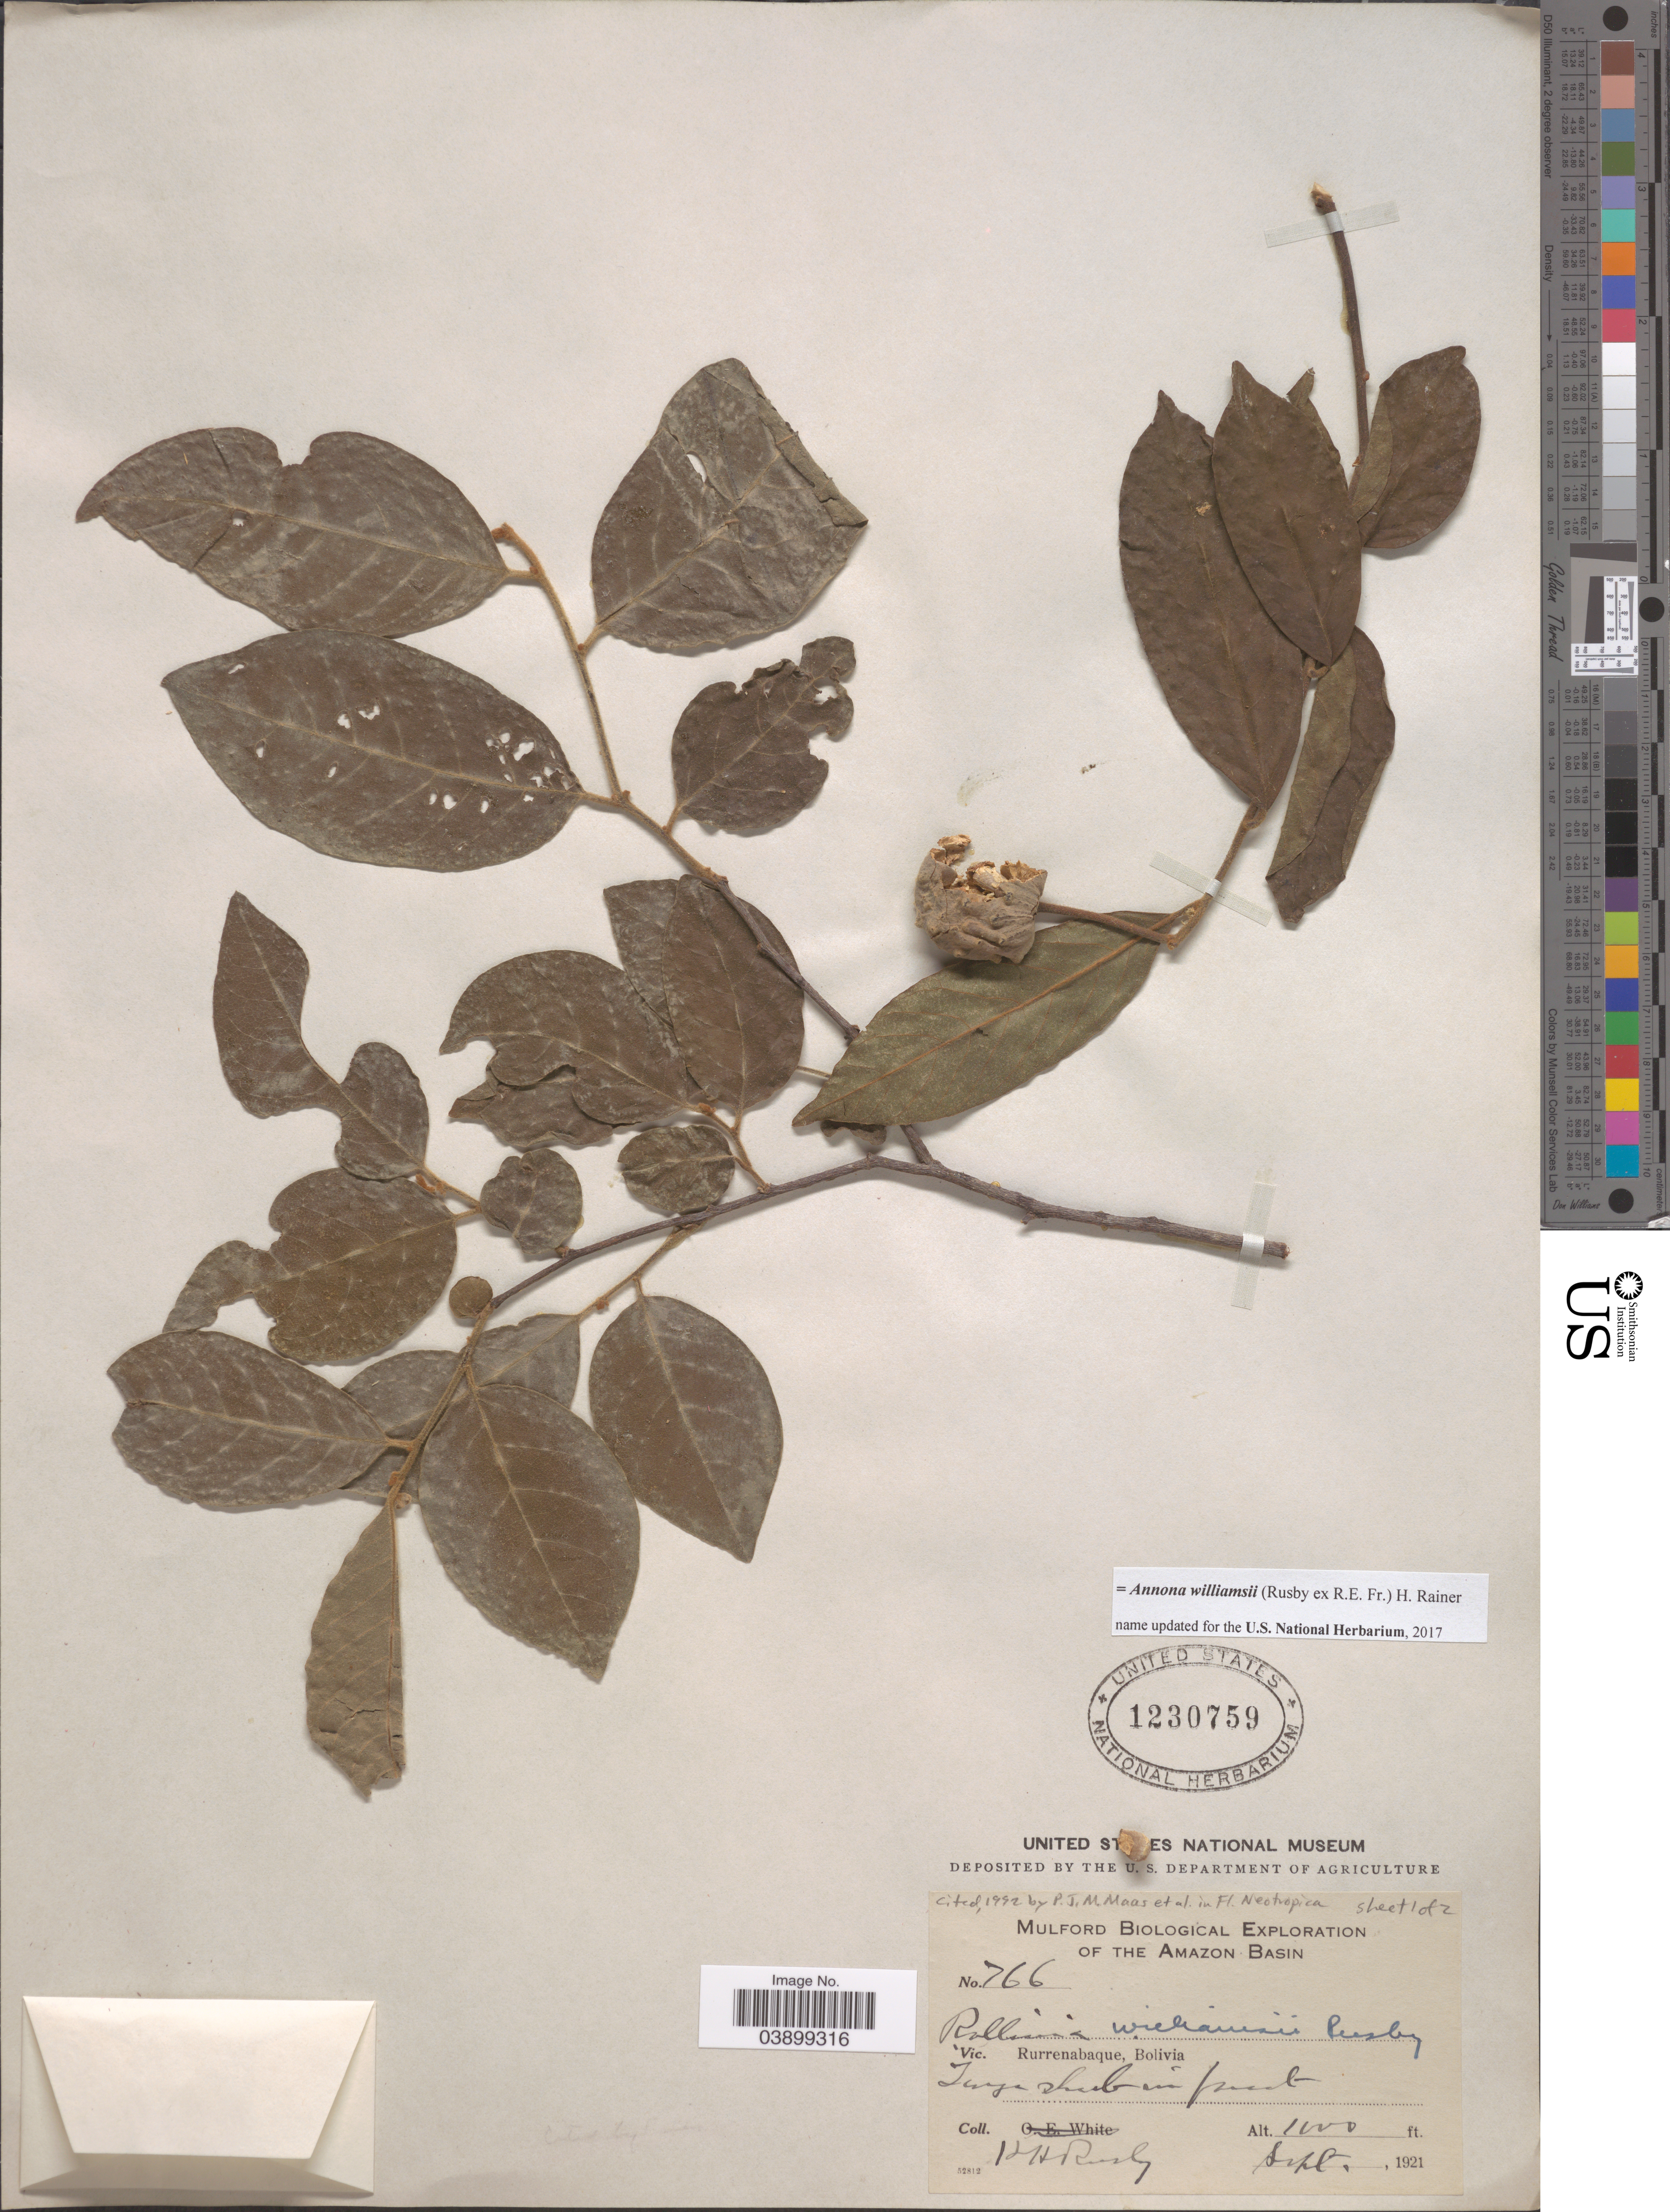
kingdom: Plantae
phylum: Tracheophyta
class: Magnoliopsida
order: Magnoliales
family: Annonaceae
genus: Annona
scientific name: Annona williamsii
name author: (Rusby ex R.E. Fr.) H. Rainer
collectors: H. H. Rusby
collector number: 766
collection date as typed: Sept. 1921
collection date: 1921-09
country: Bolivia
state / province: Beni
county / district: José Ballivián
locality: Rurrenabaque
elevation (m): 305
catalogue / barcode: US 1230759